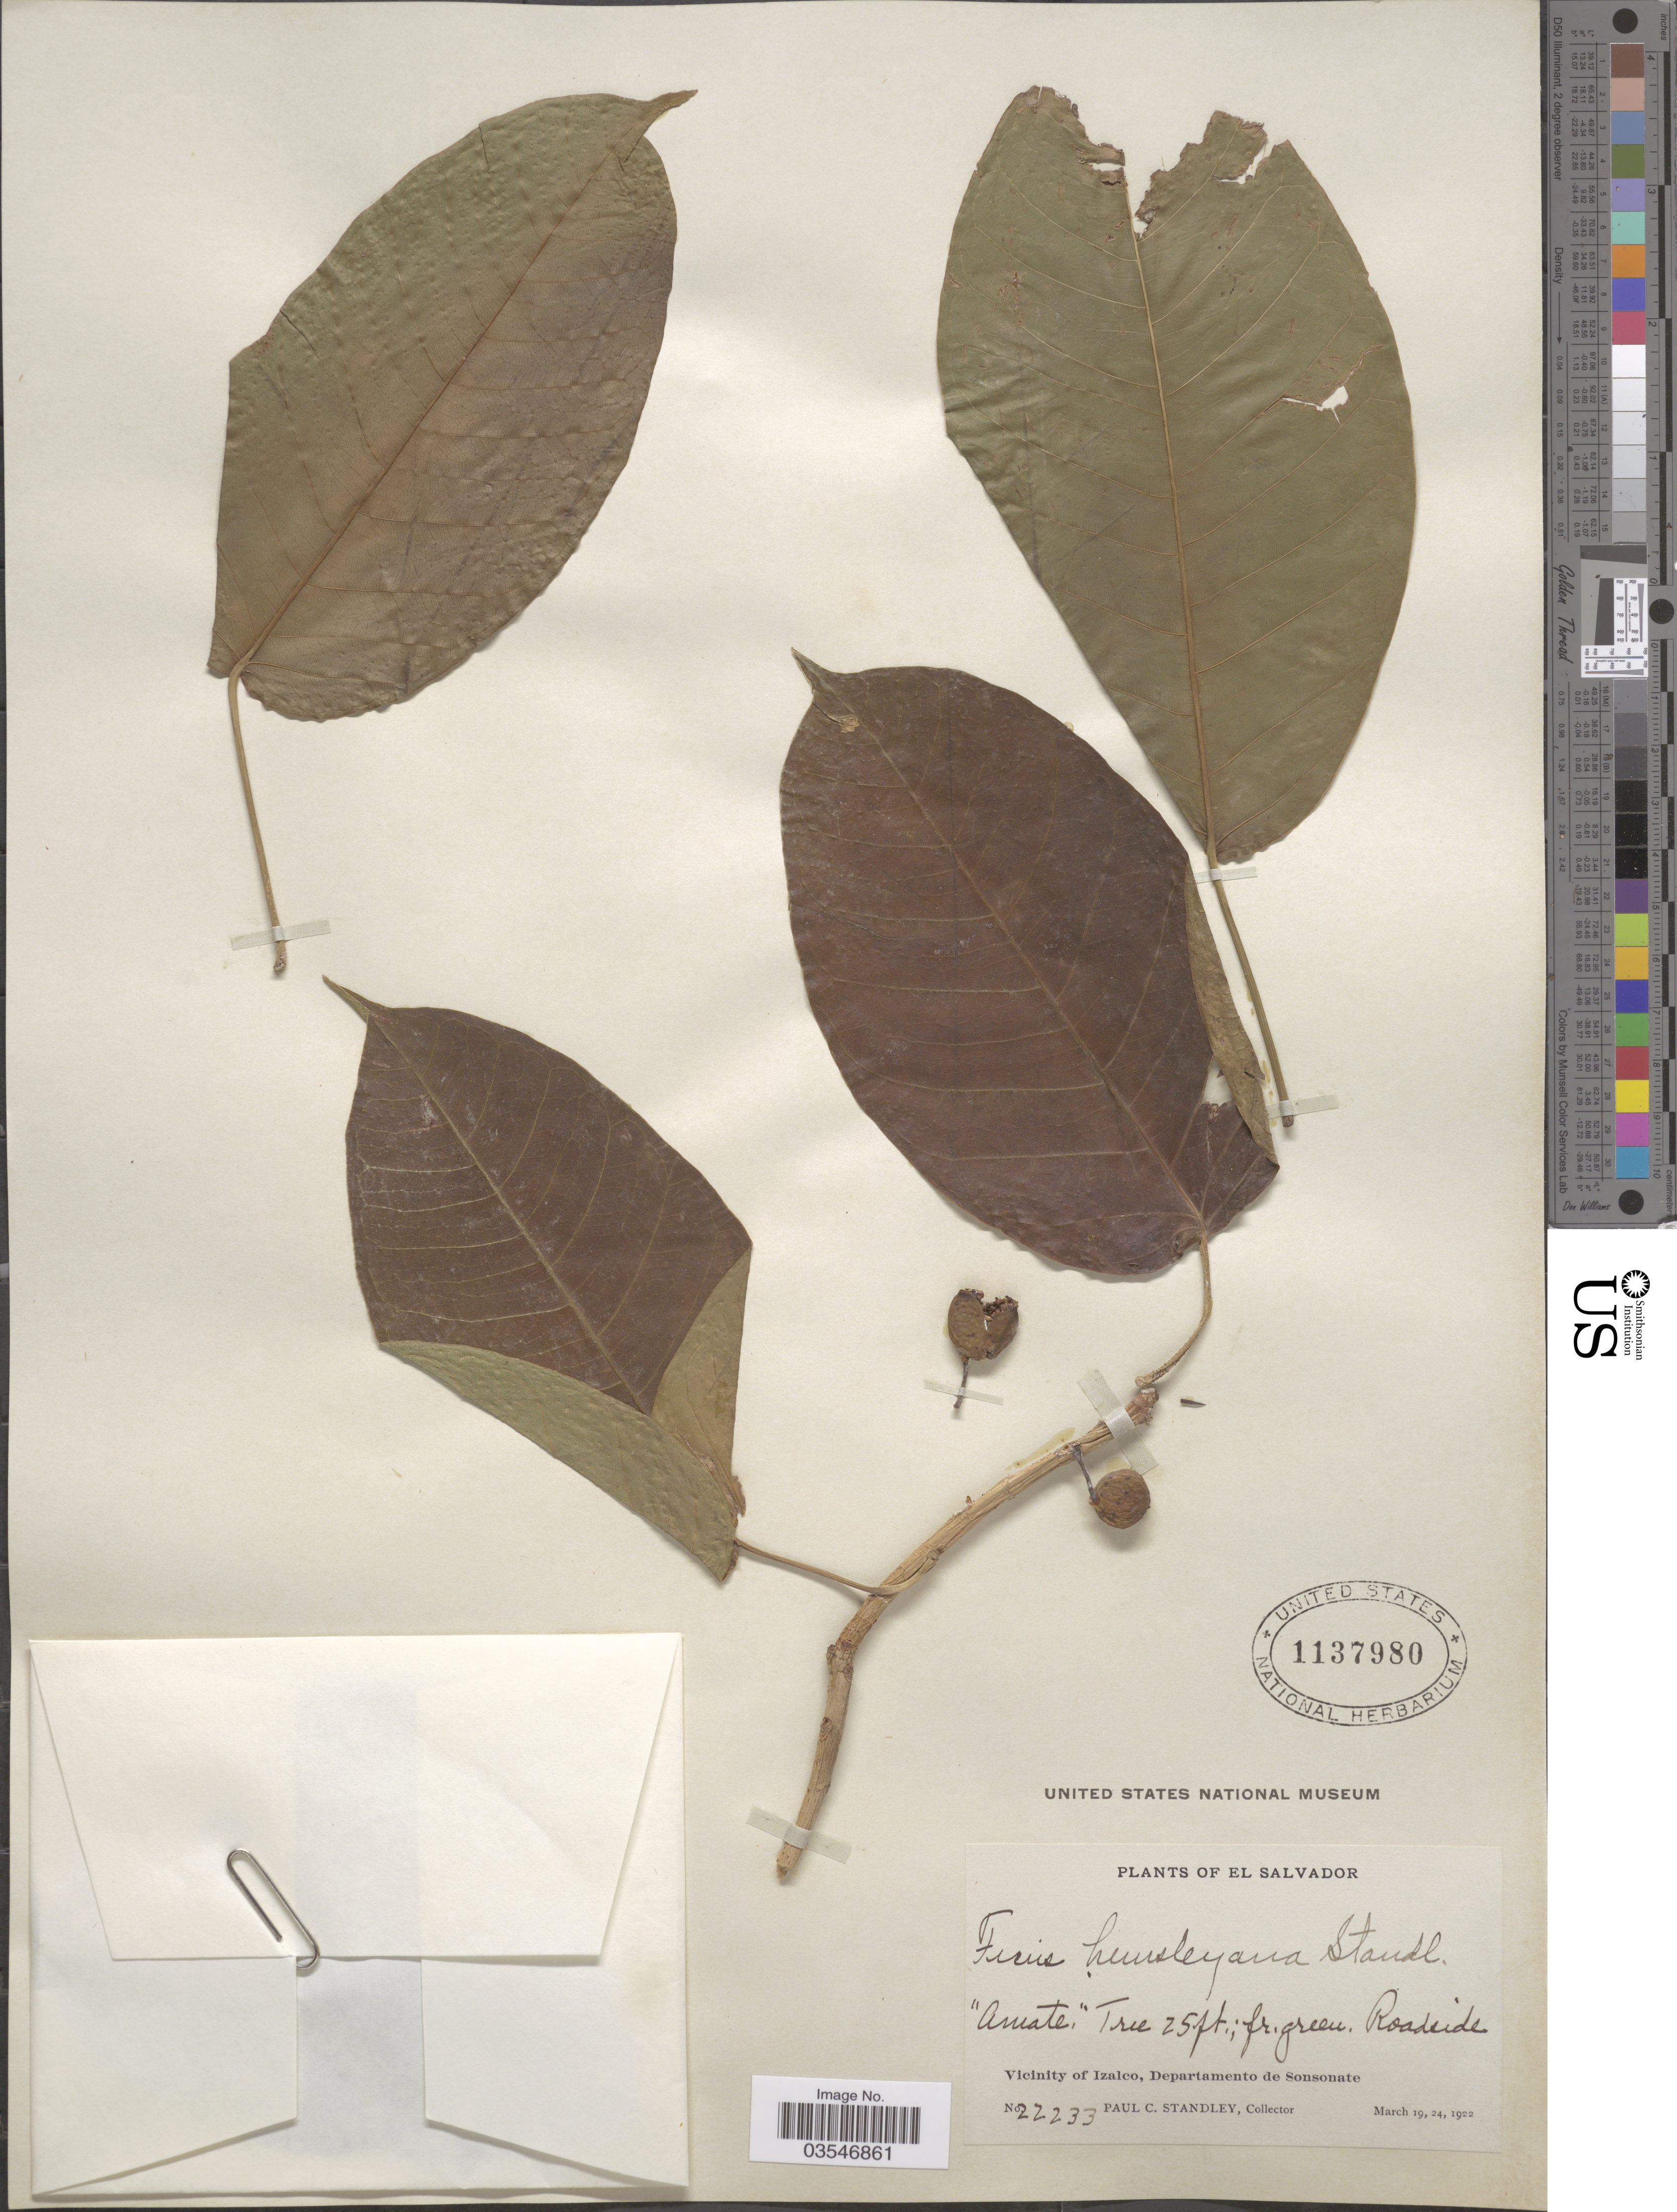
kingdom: Plantae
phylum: Tracheophyta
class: Magnoliopsida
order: Rosales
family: Moraceae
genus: Ficus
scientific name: Ficus citrifolia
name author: Mill.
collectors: P. C. Standley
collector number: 22233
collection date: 1922-03-19/1922-03-24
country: El Salvador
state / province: Sonsonate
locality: Vicinity of Izalco, Departamento de Sonsonate.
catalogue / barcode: US 1137980